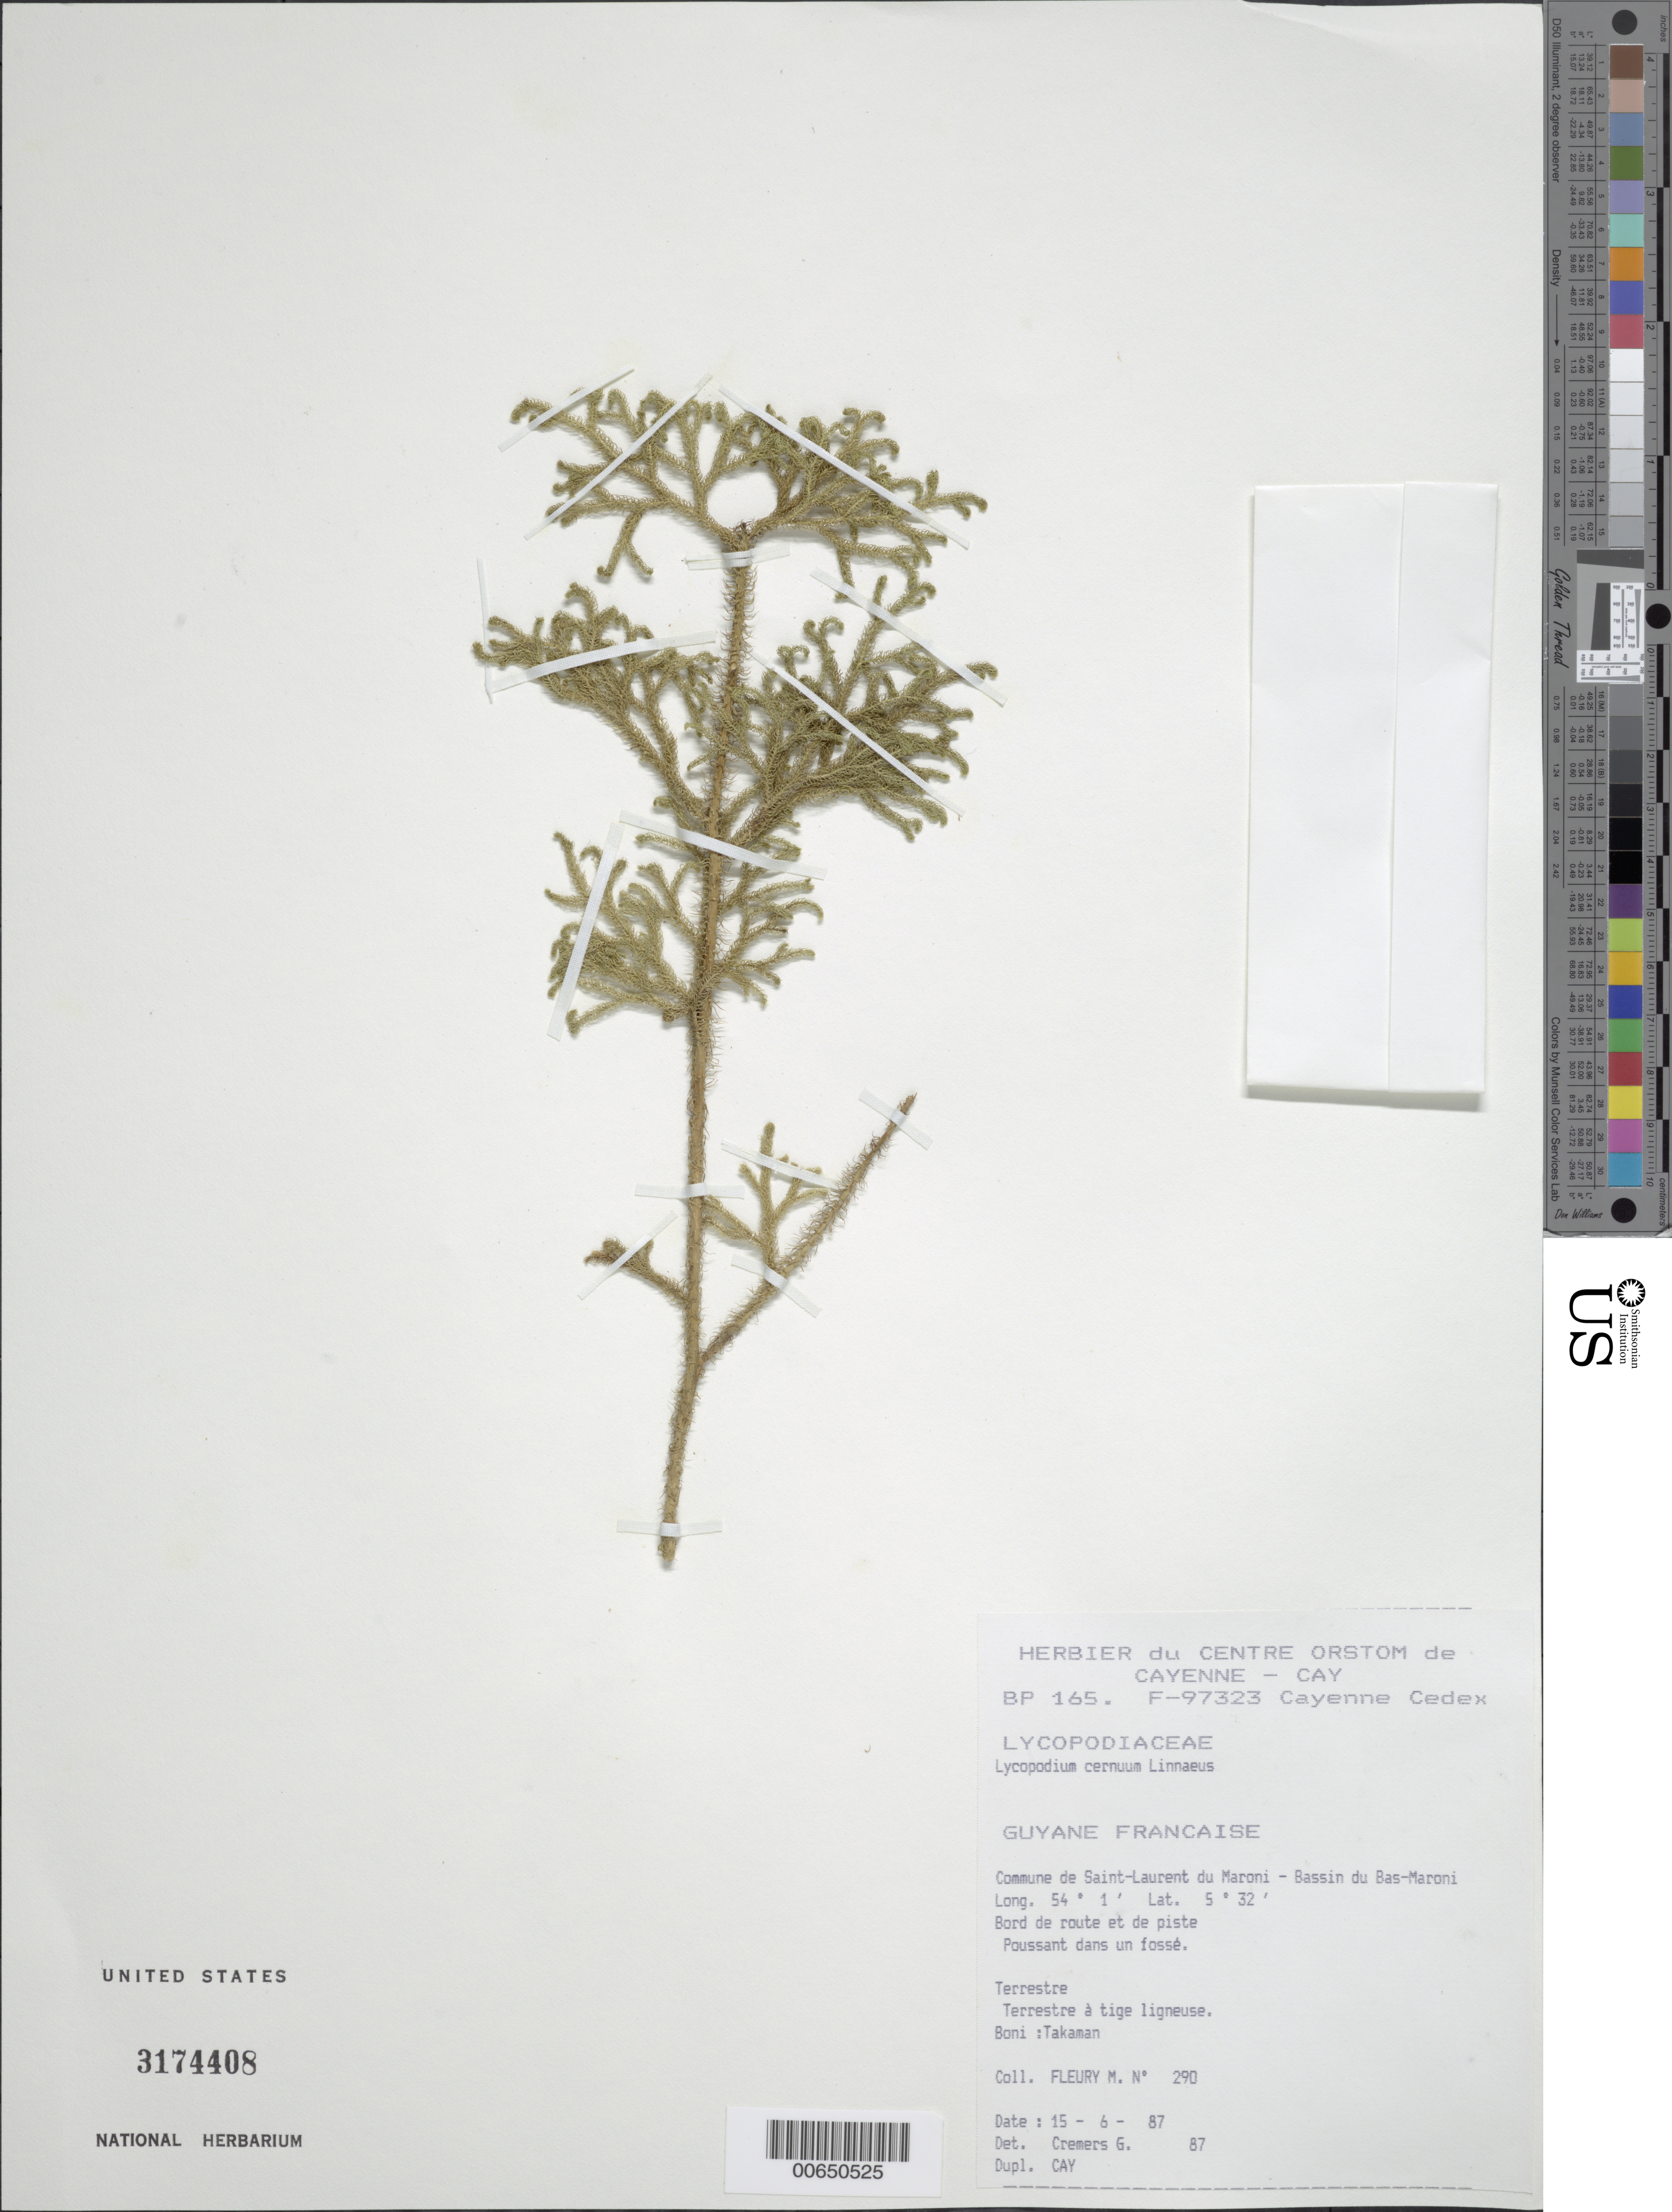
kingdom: Plantae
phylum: Tracheophyta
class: Lycopodiopsida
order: Lycopodiales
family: Lycopodiaceae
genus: Palhinhaea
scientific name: Palhinhaea cernua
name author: (L.) Vasc. & Franco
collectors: M. Fleury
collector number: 290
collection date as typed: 15-Jun-87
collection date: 1987-06-15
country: French Guiana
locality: Commune de Saint-Laurent du Maroni, Bassin du Bas-Maroni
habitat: Along road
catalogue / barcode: US 3174408